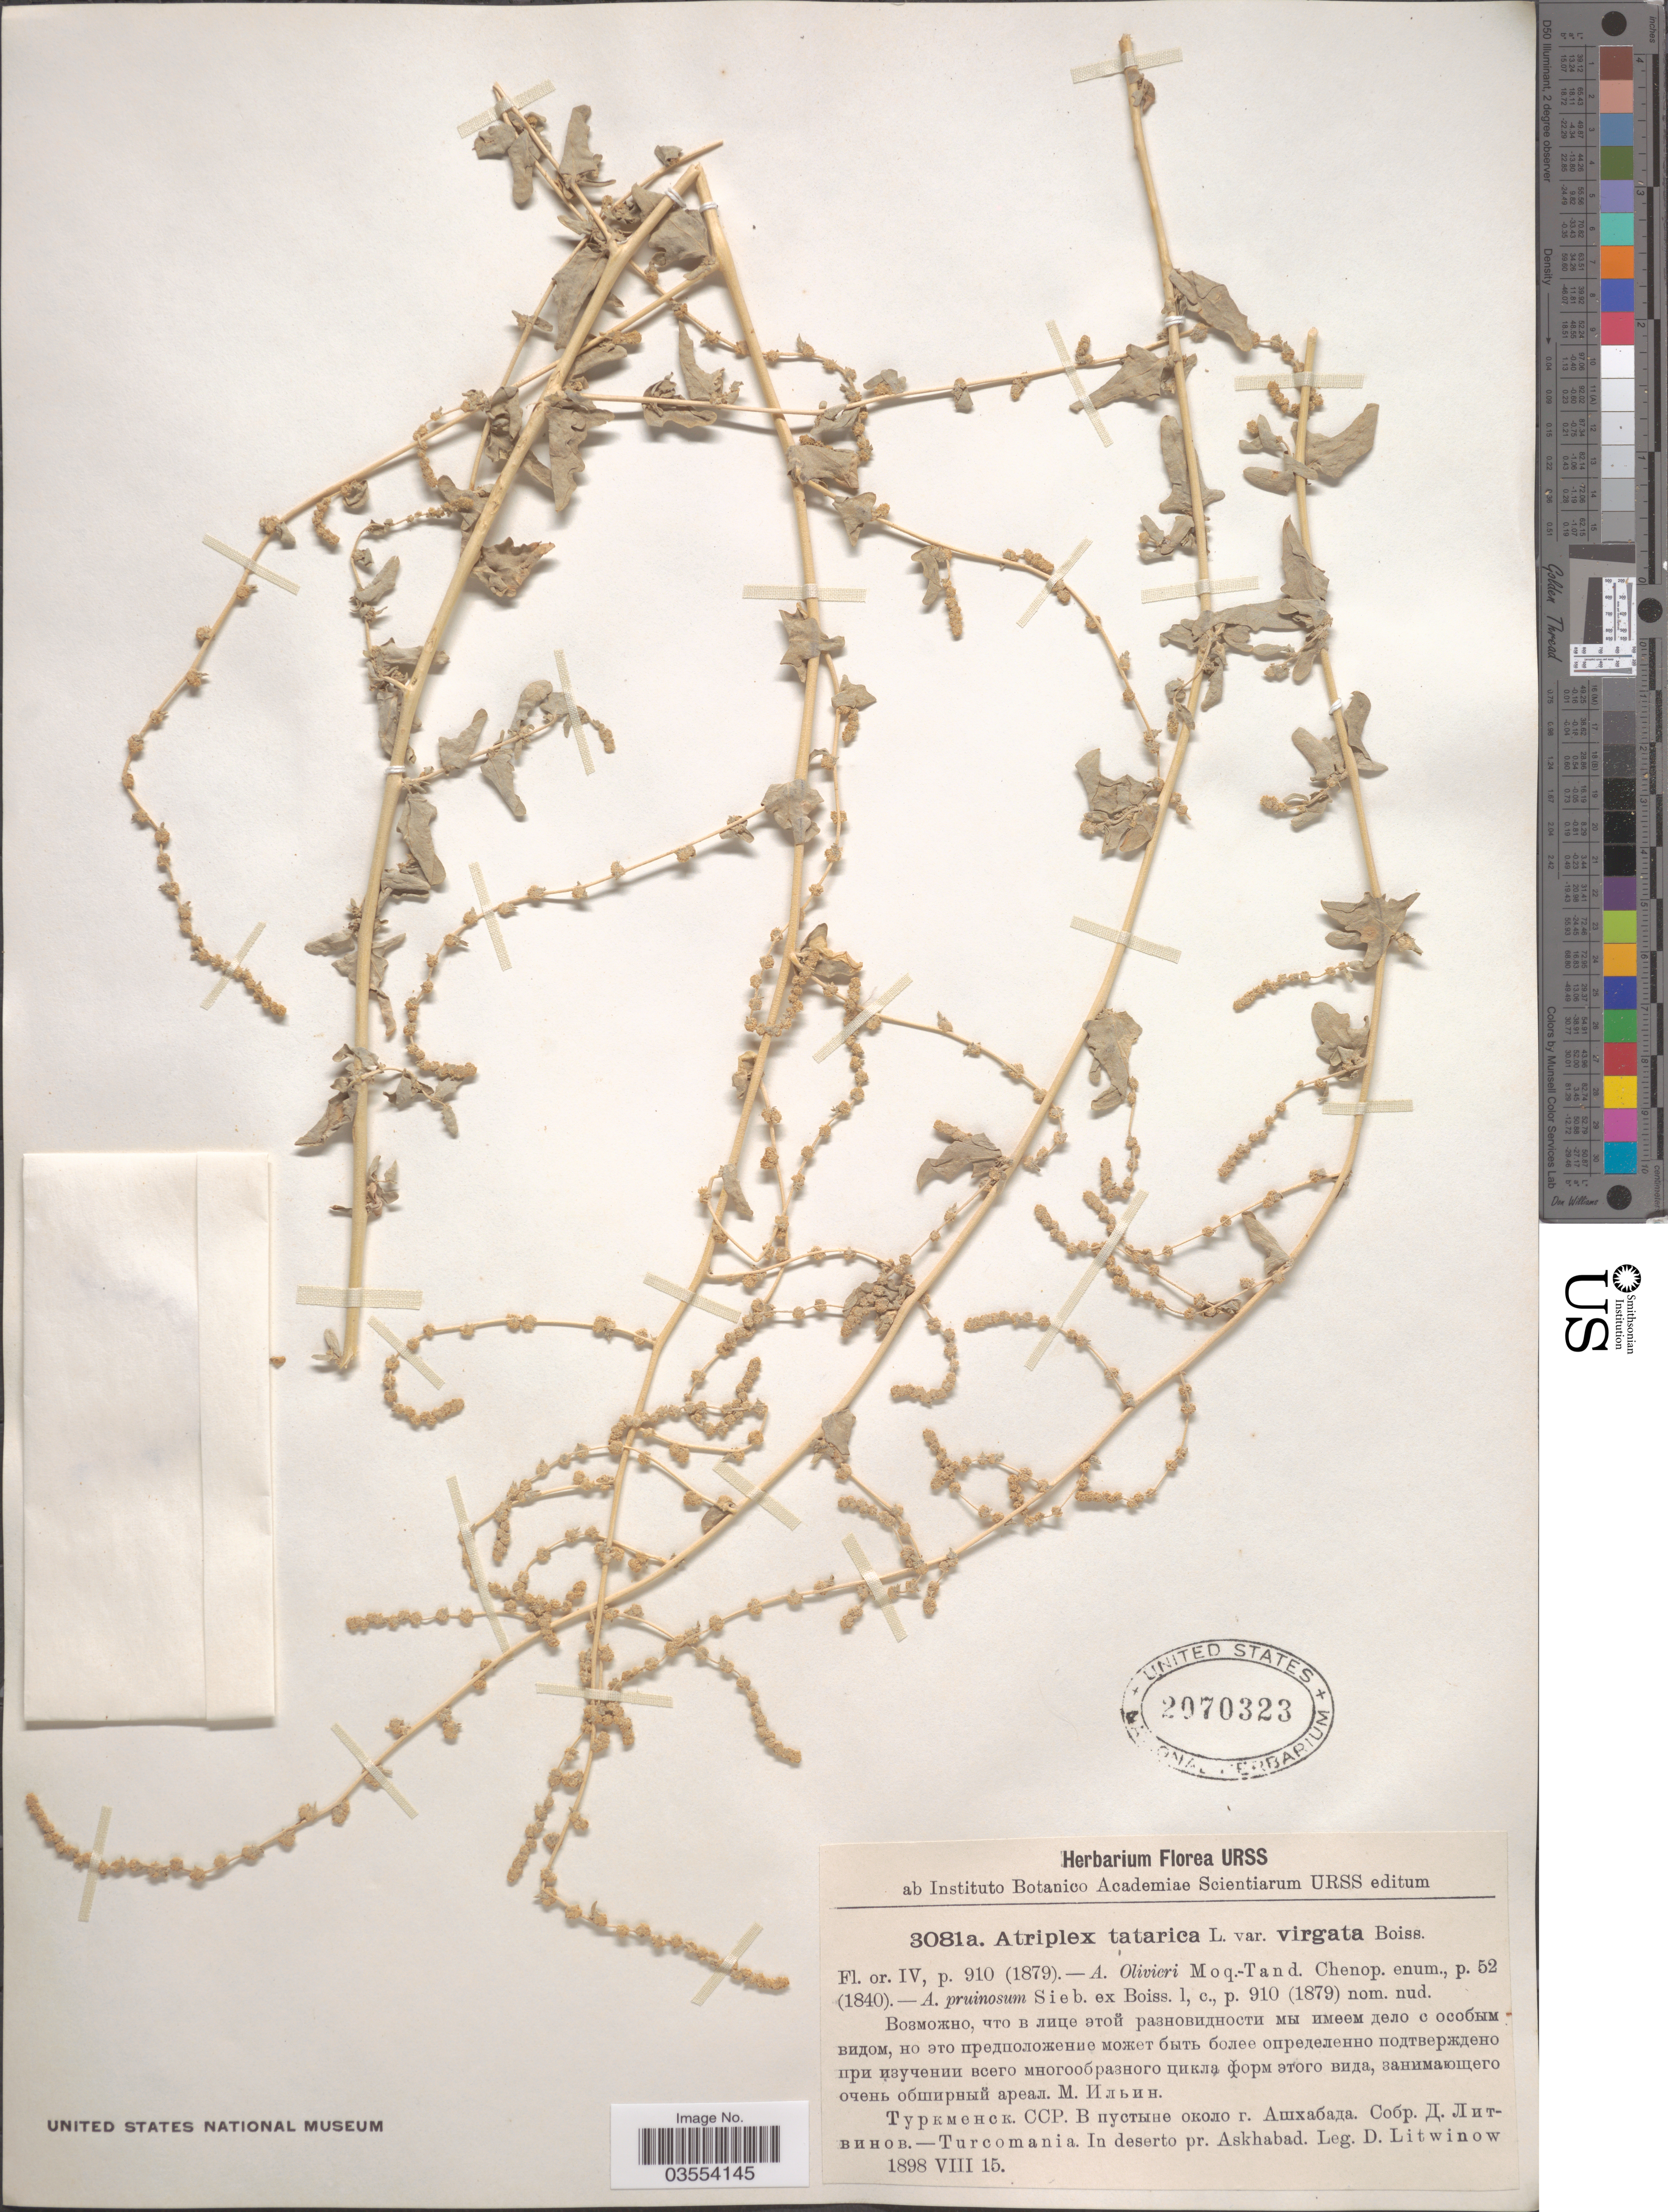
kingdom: Plantae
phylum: Tracheophyta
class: Magnoliopsida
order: Caryophyllales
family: Amaranthaceae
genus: Atriplex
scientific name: Atriplex tatarica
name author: L.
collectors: D. Litwinow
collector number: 3081a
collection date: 1898-08-15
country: Turkmenistan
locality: Turcomania. In deserto pr. Askhabad.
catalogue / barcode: US 2070323